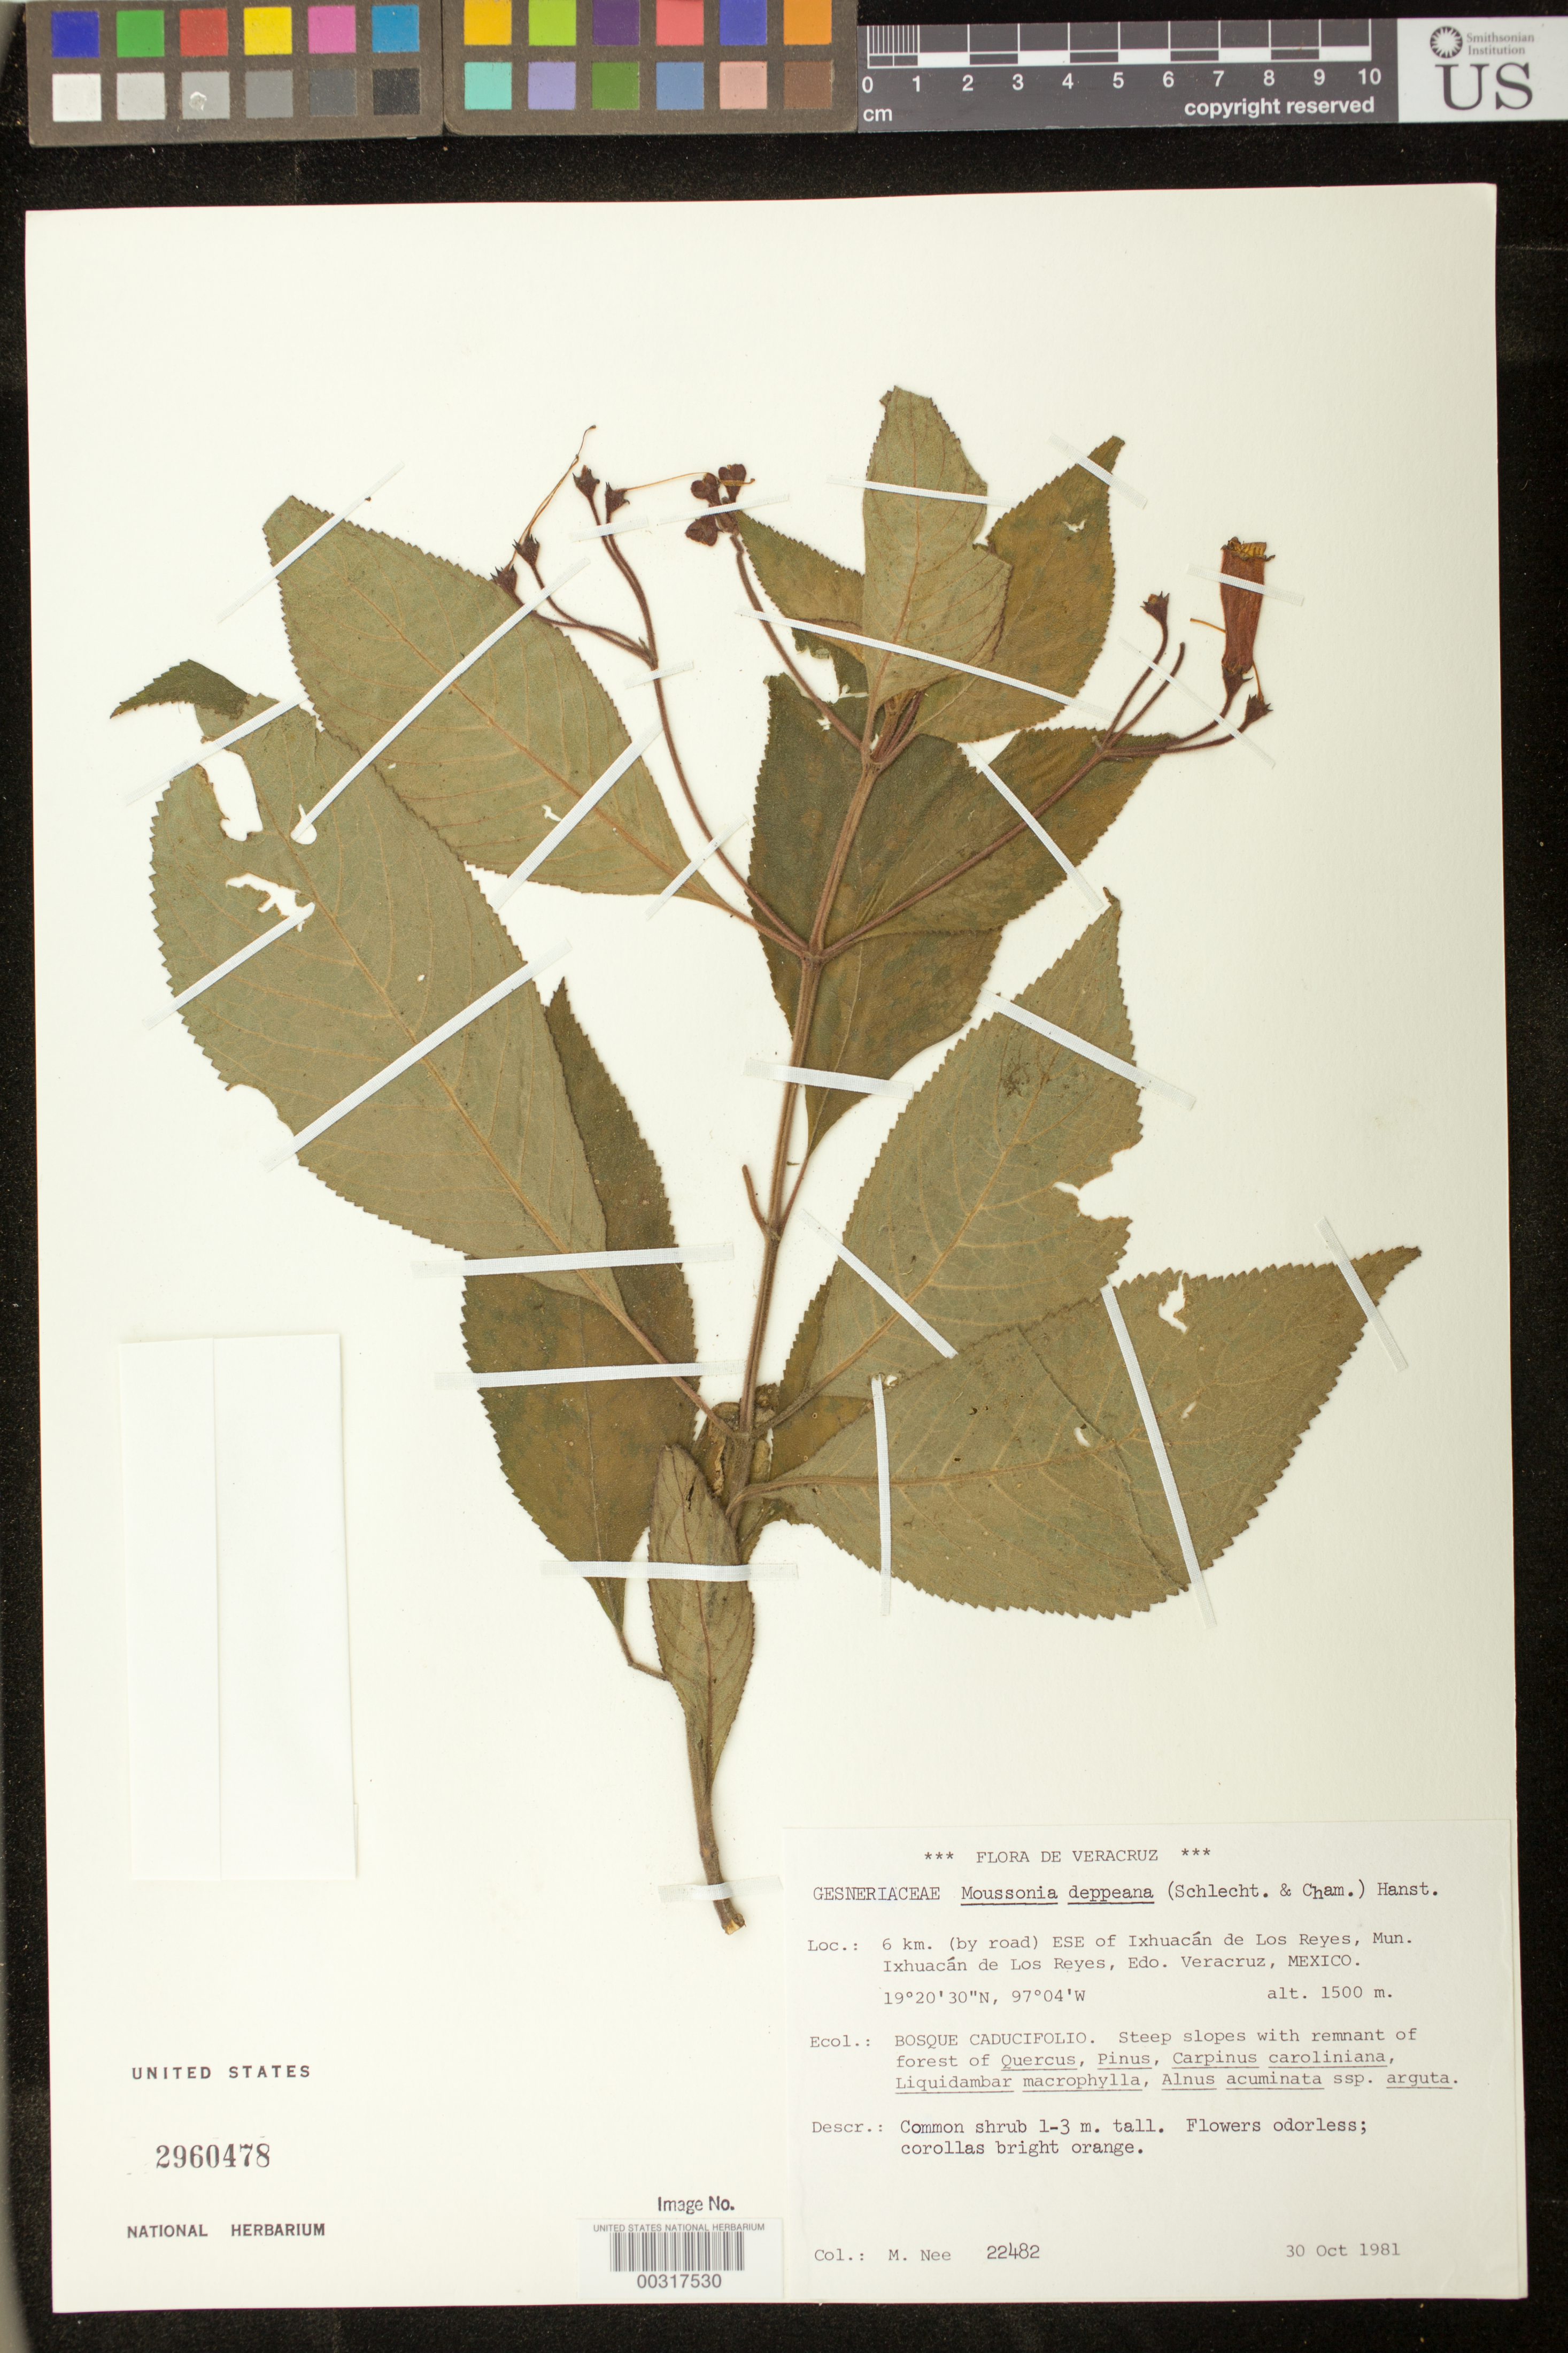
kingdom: Plantae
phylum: Tracheophyta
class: Magnoliopsida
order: Lamiales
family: Gesneriaceae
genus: Moussonia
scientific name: Moussonia deppeana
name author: (Schltdl. & Cham.) Klotzsch ex Hanst.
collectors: M. Nee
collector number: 22482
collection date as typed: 30 Oct 1981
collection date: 1981-10-30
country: Mexico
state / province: Veracruz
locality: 6 km (by road) ESE of Ixhuacan de Los Reyes, Mun. of Ixhuacan de Los Reyes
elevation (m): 1500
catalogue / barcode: US 2960478